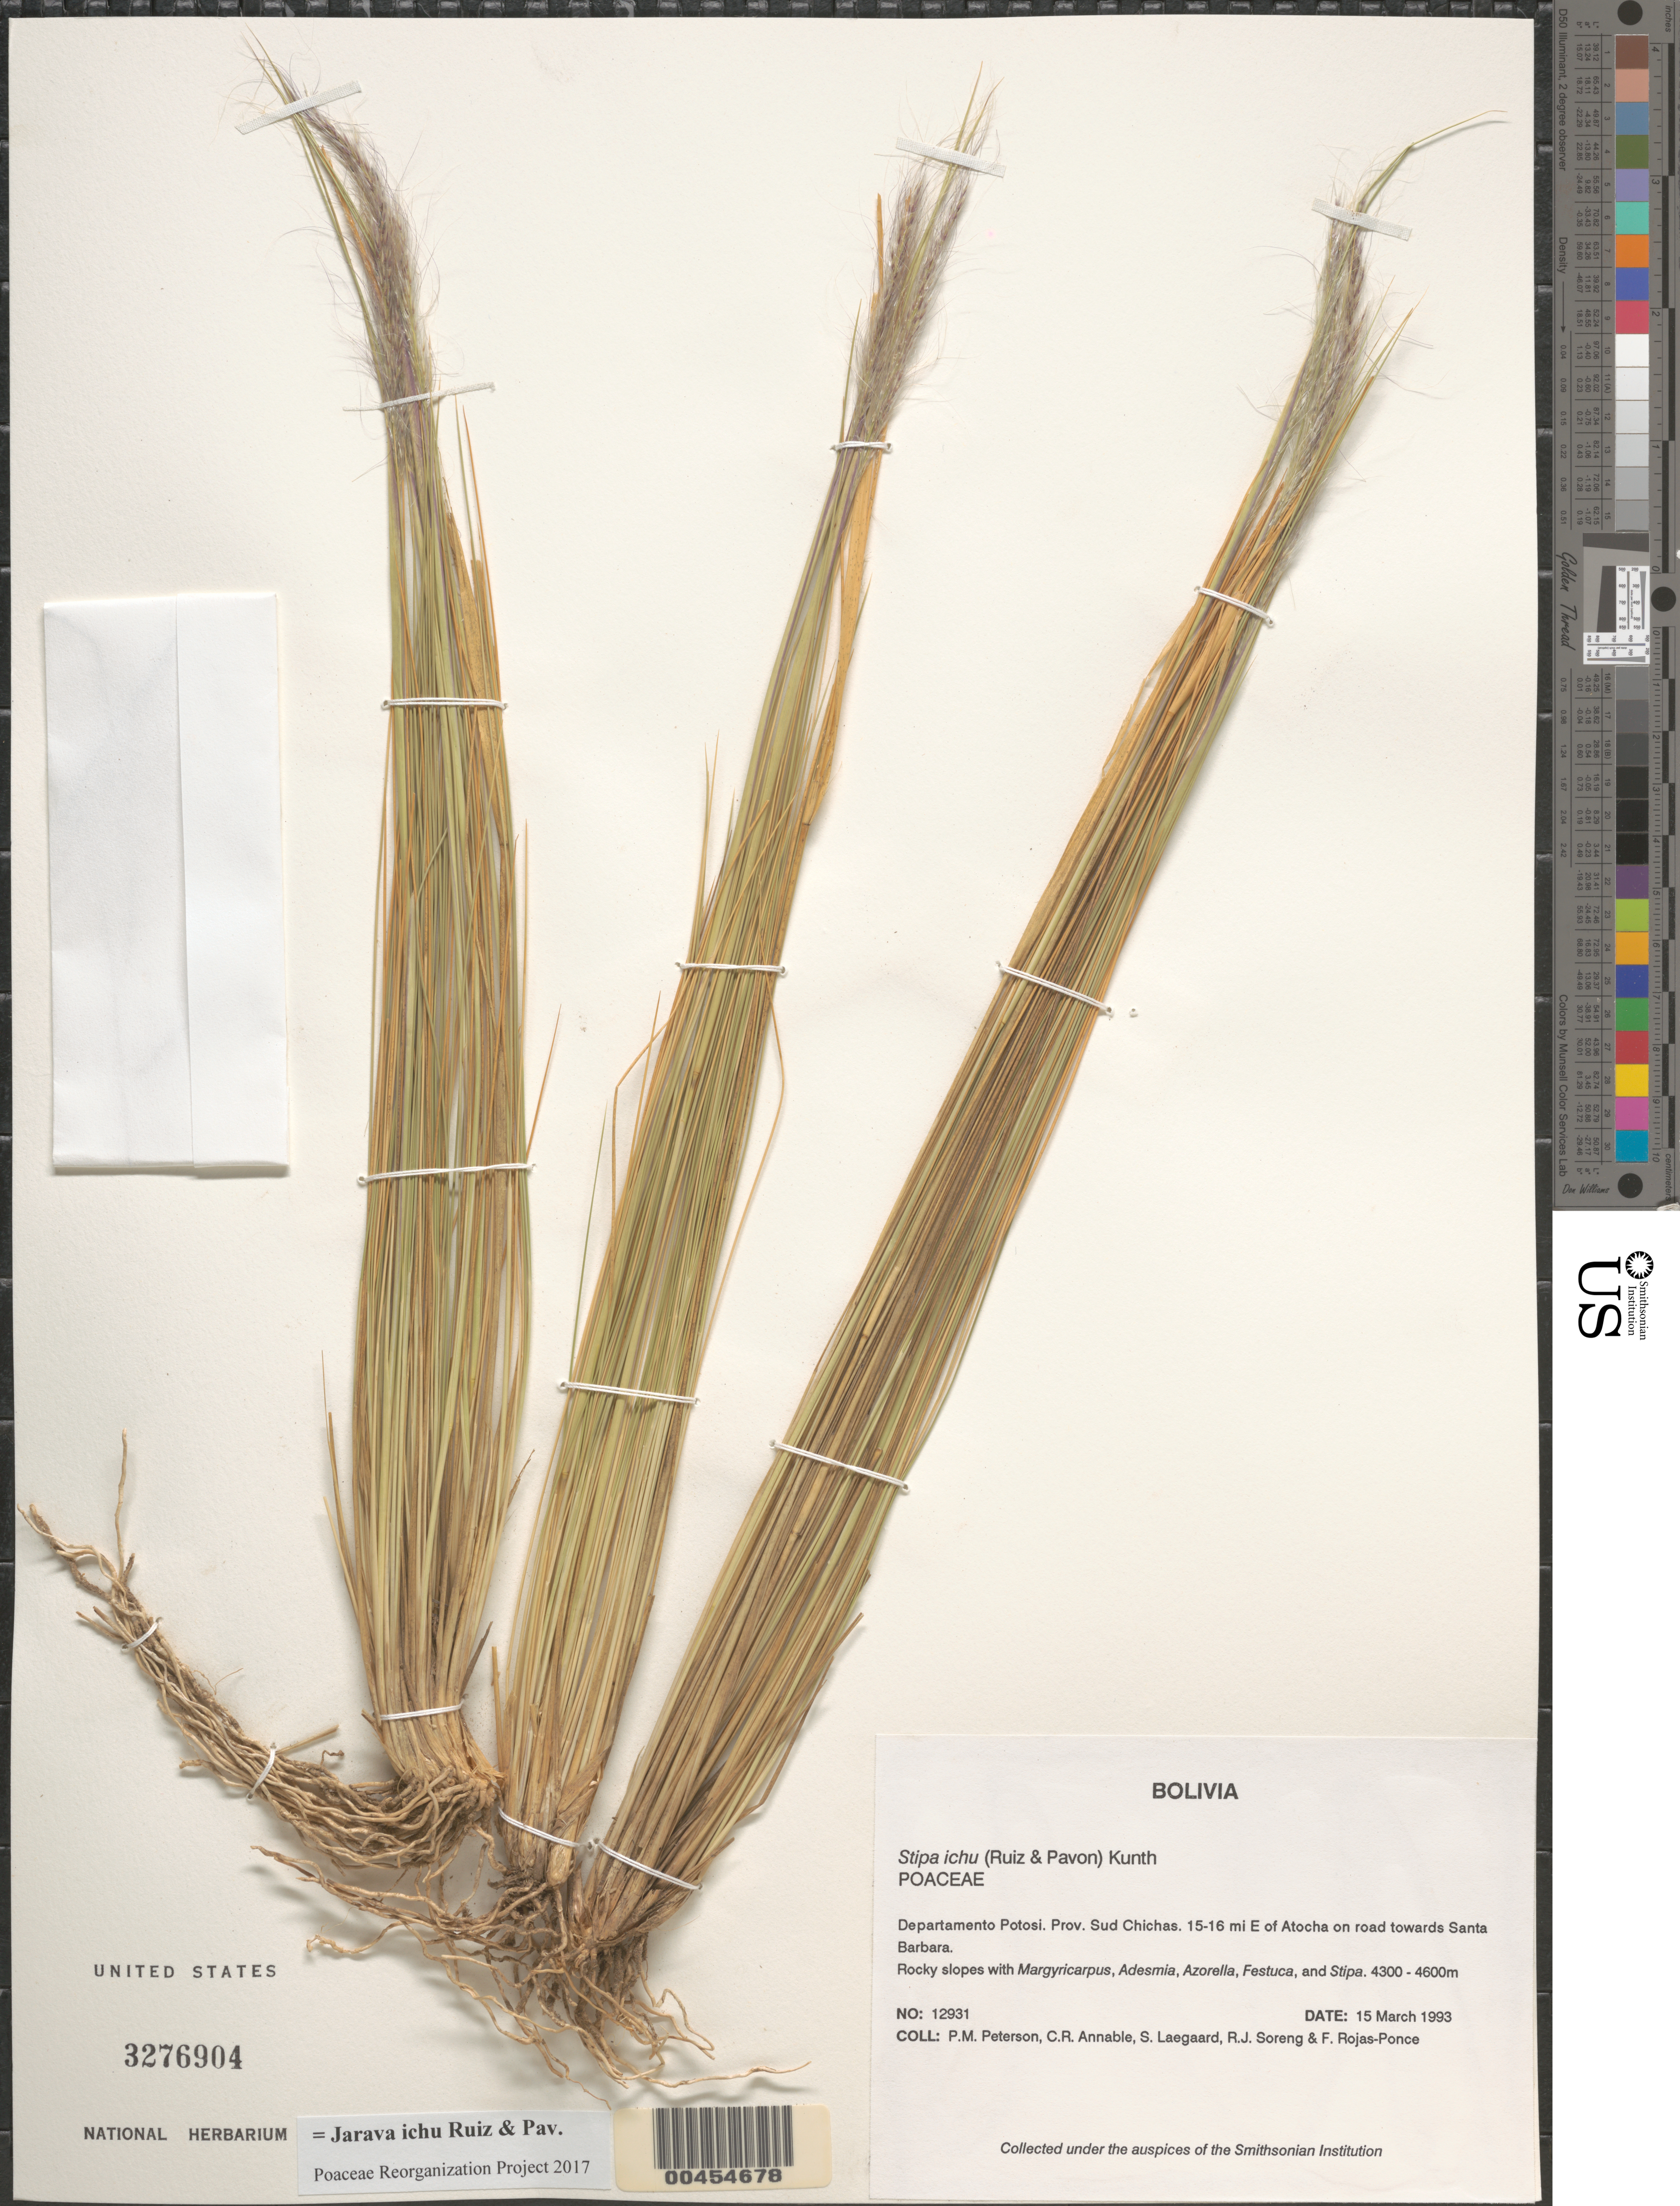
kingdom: Plantae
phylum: Tracheophyta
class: Liliopsida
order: Poales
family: Poaceae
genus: Jarava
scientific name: Jarava ichu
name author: Ruiz & Pav.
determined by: Poaceae Reorganization Project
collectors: P. M. Peterson, C. R. Annable, S. Lægaard, R. J. Soreng & F. Rojas-Ponce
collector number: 12931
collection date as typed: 15 Mar 1993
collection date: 1993-03-15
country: Bolivia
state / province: Potosí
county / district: Sud Chichas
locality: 15-16 mi E of Atocha on road towards Santa Barbara.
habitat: Rocky slopes with Margyricarpus, Adesmia, Azorella, Festuca, and Stipa.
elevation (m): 4300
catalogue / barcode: US 3276904